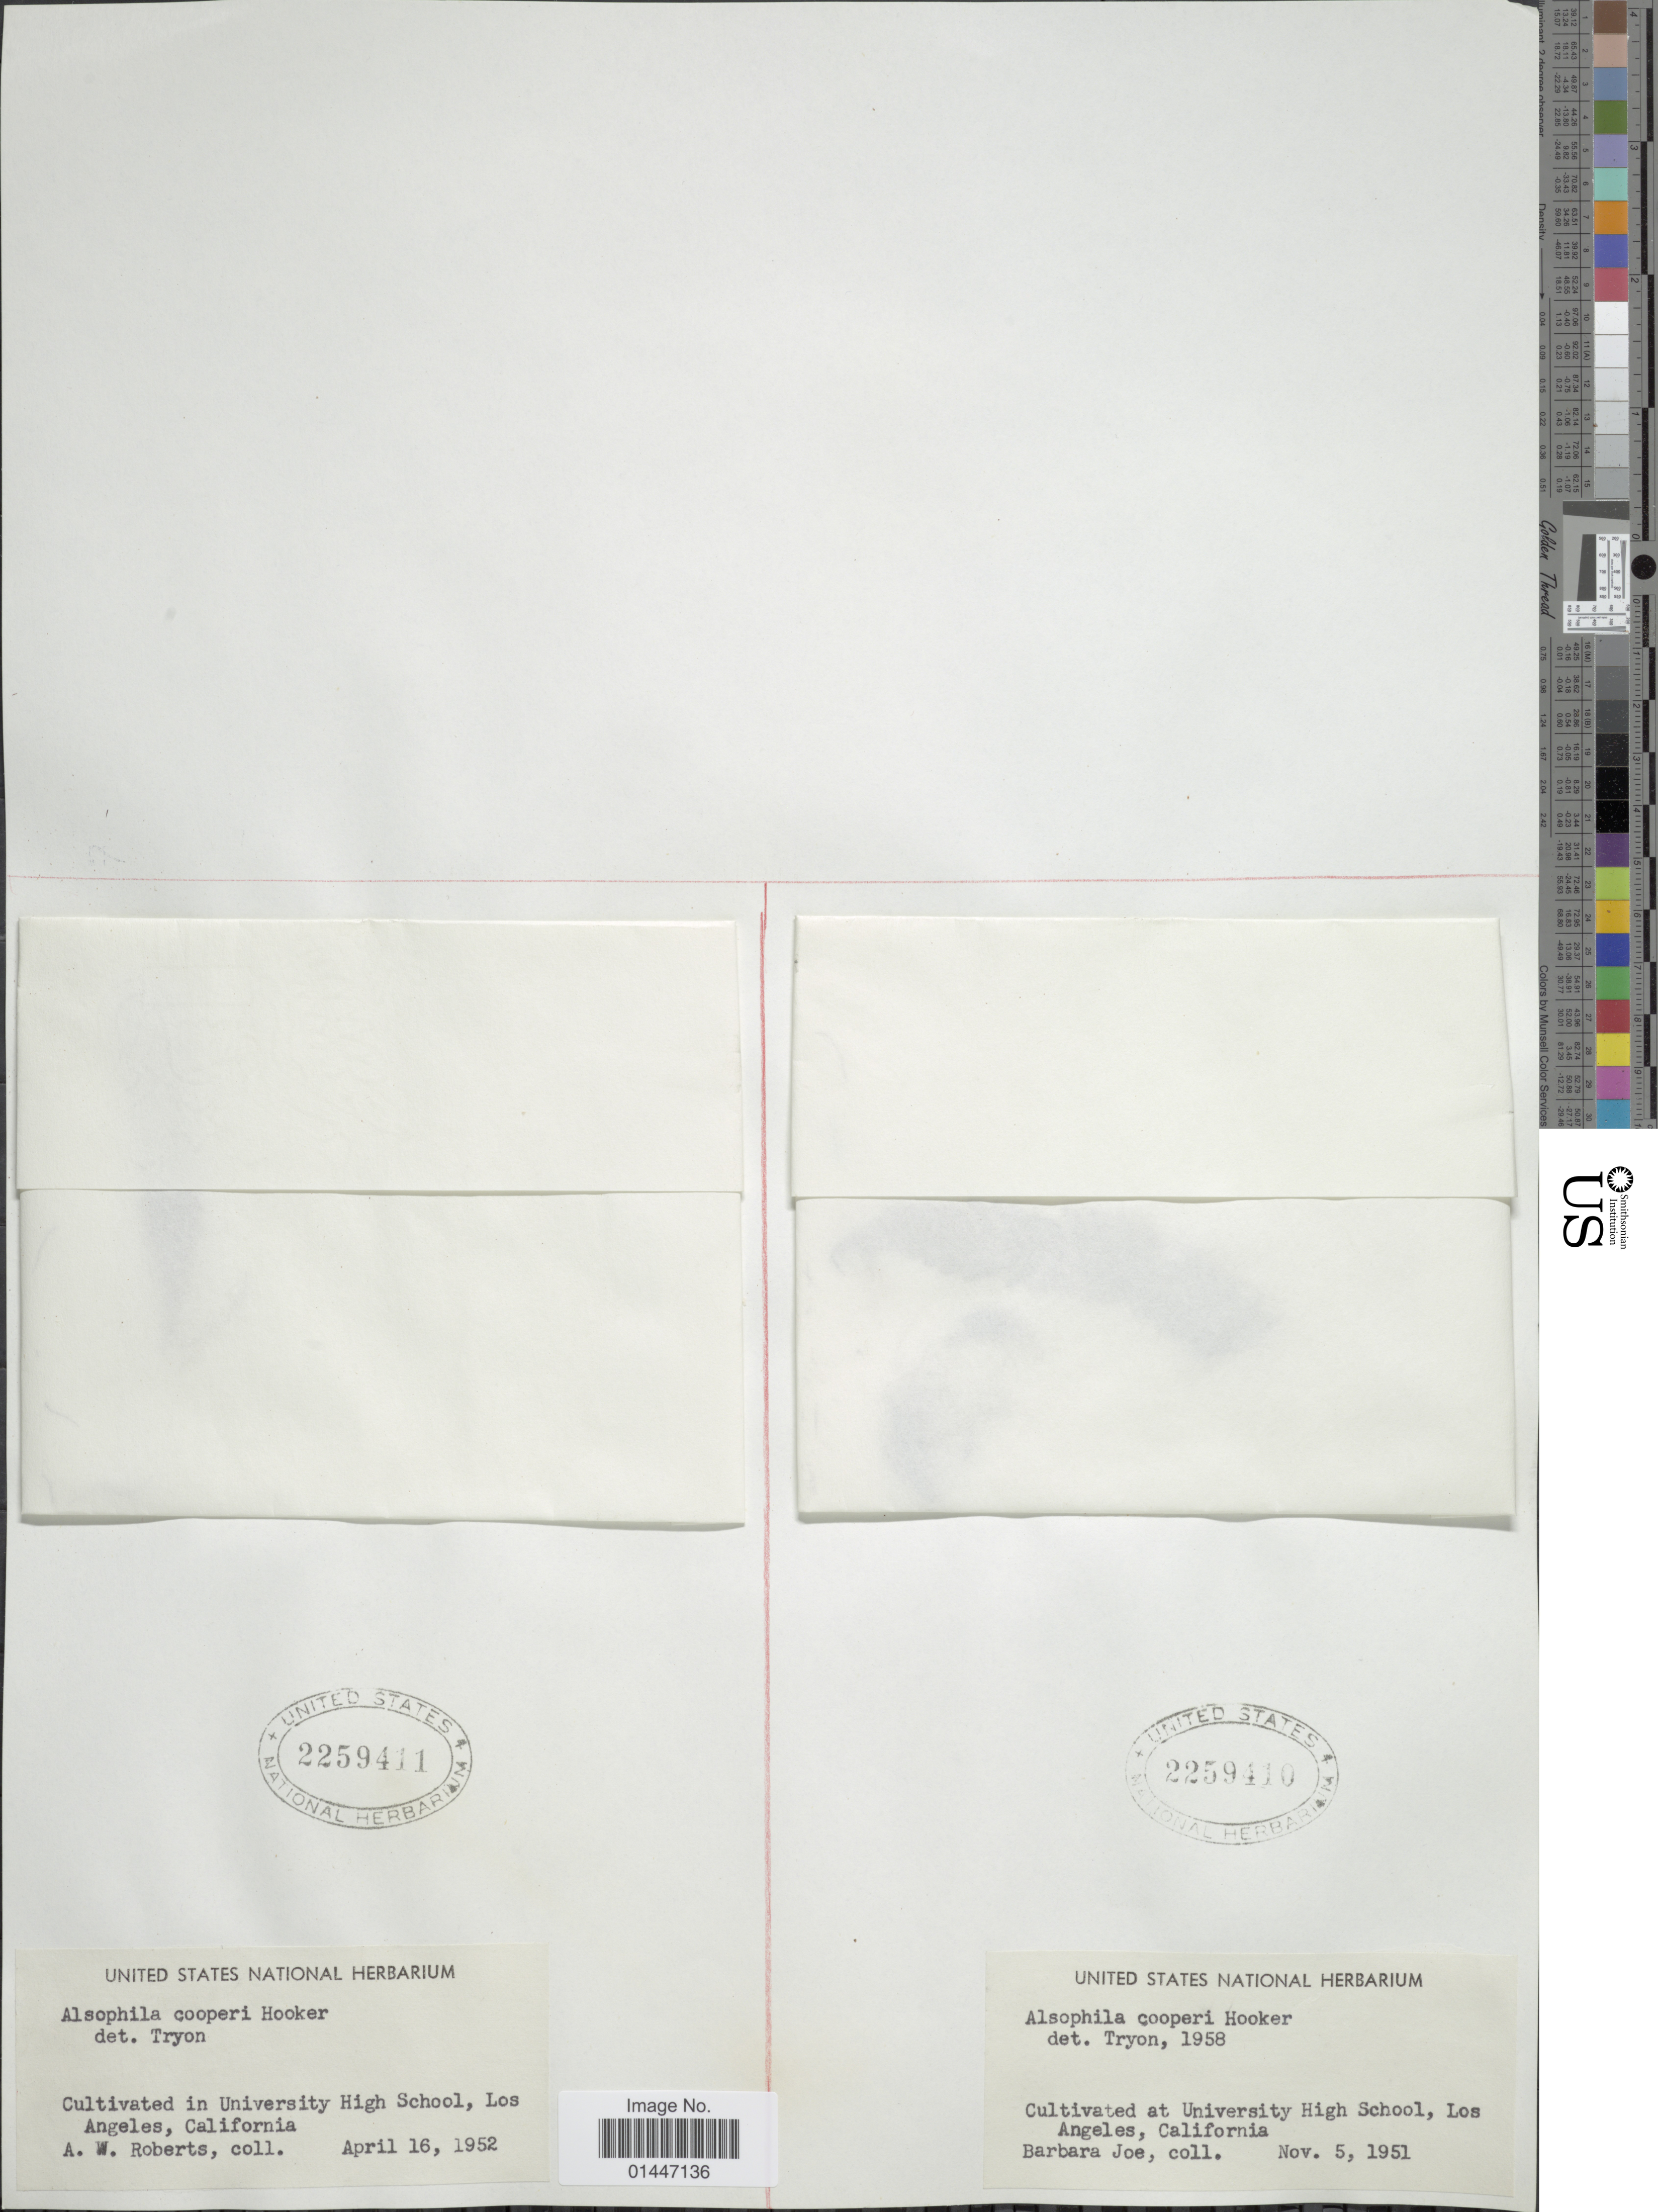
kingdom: Plantae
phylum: Tracheophyta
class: Polypodiopsida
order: Cyatheales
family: Cyatheaceae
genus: Sphaeropteris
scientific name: Sphaeropteris cooperi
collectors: B. Joe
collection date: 1951-11-05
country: United States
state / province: California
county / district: Los Angeles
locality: Universtay High School, Los Angeles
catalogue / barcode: US 2259410-2